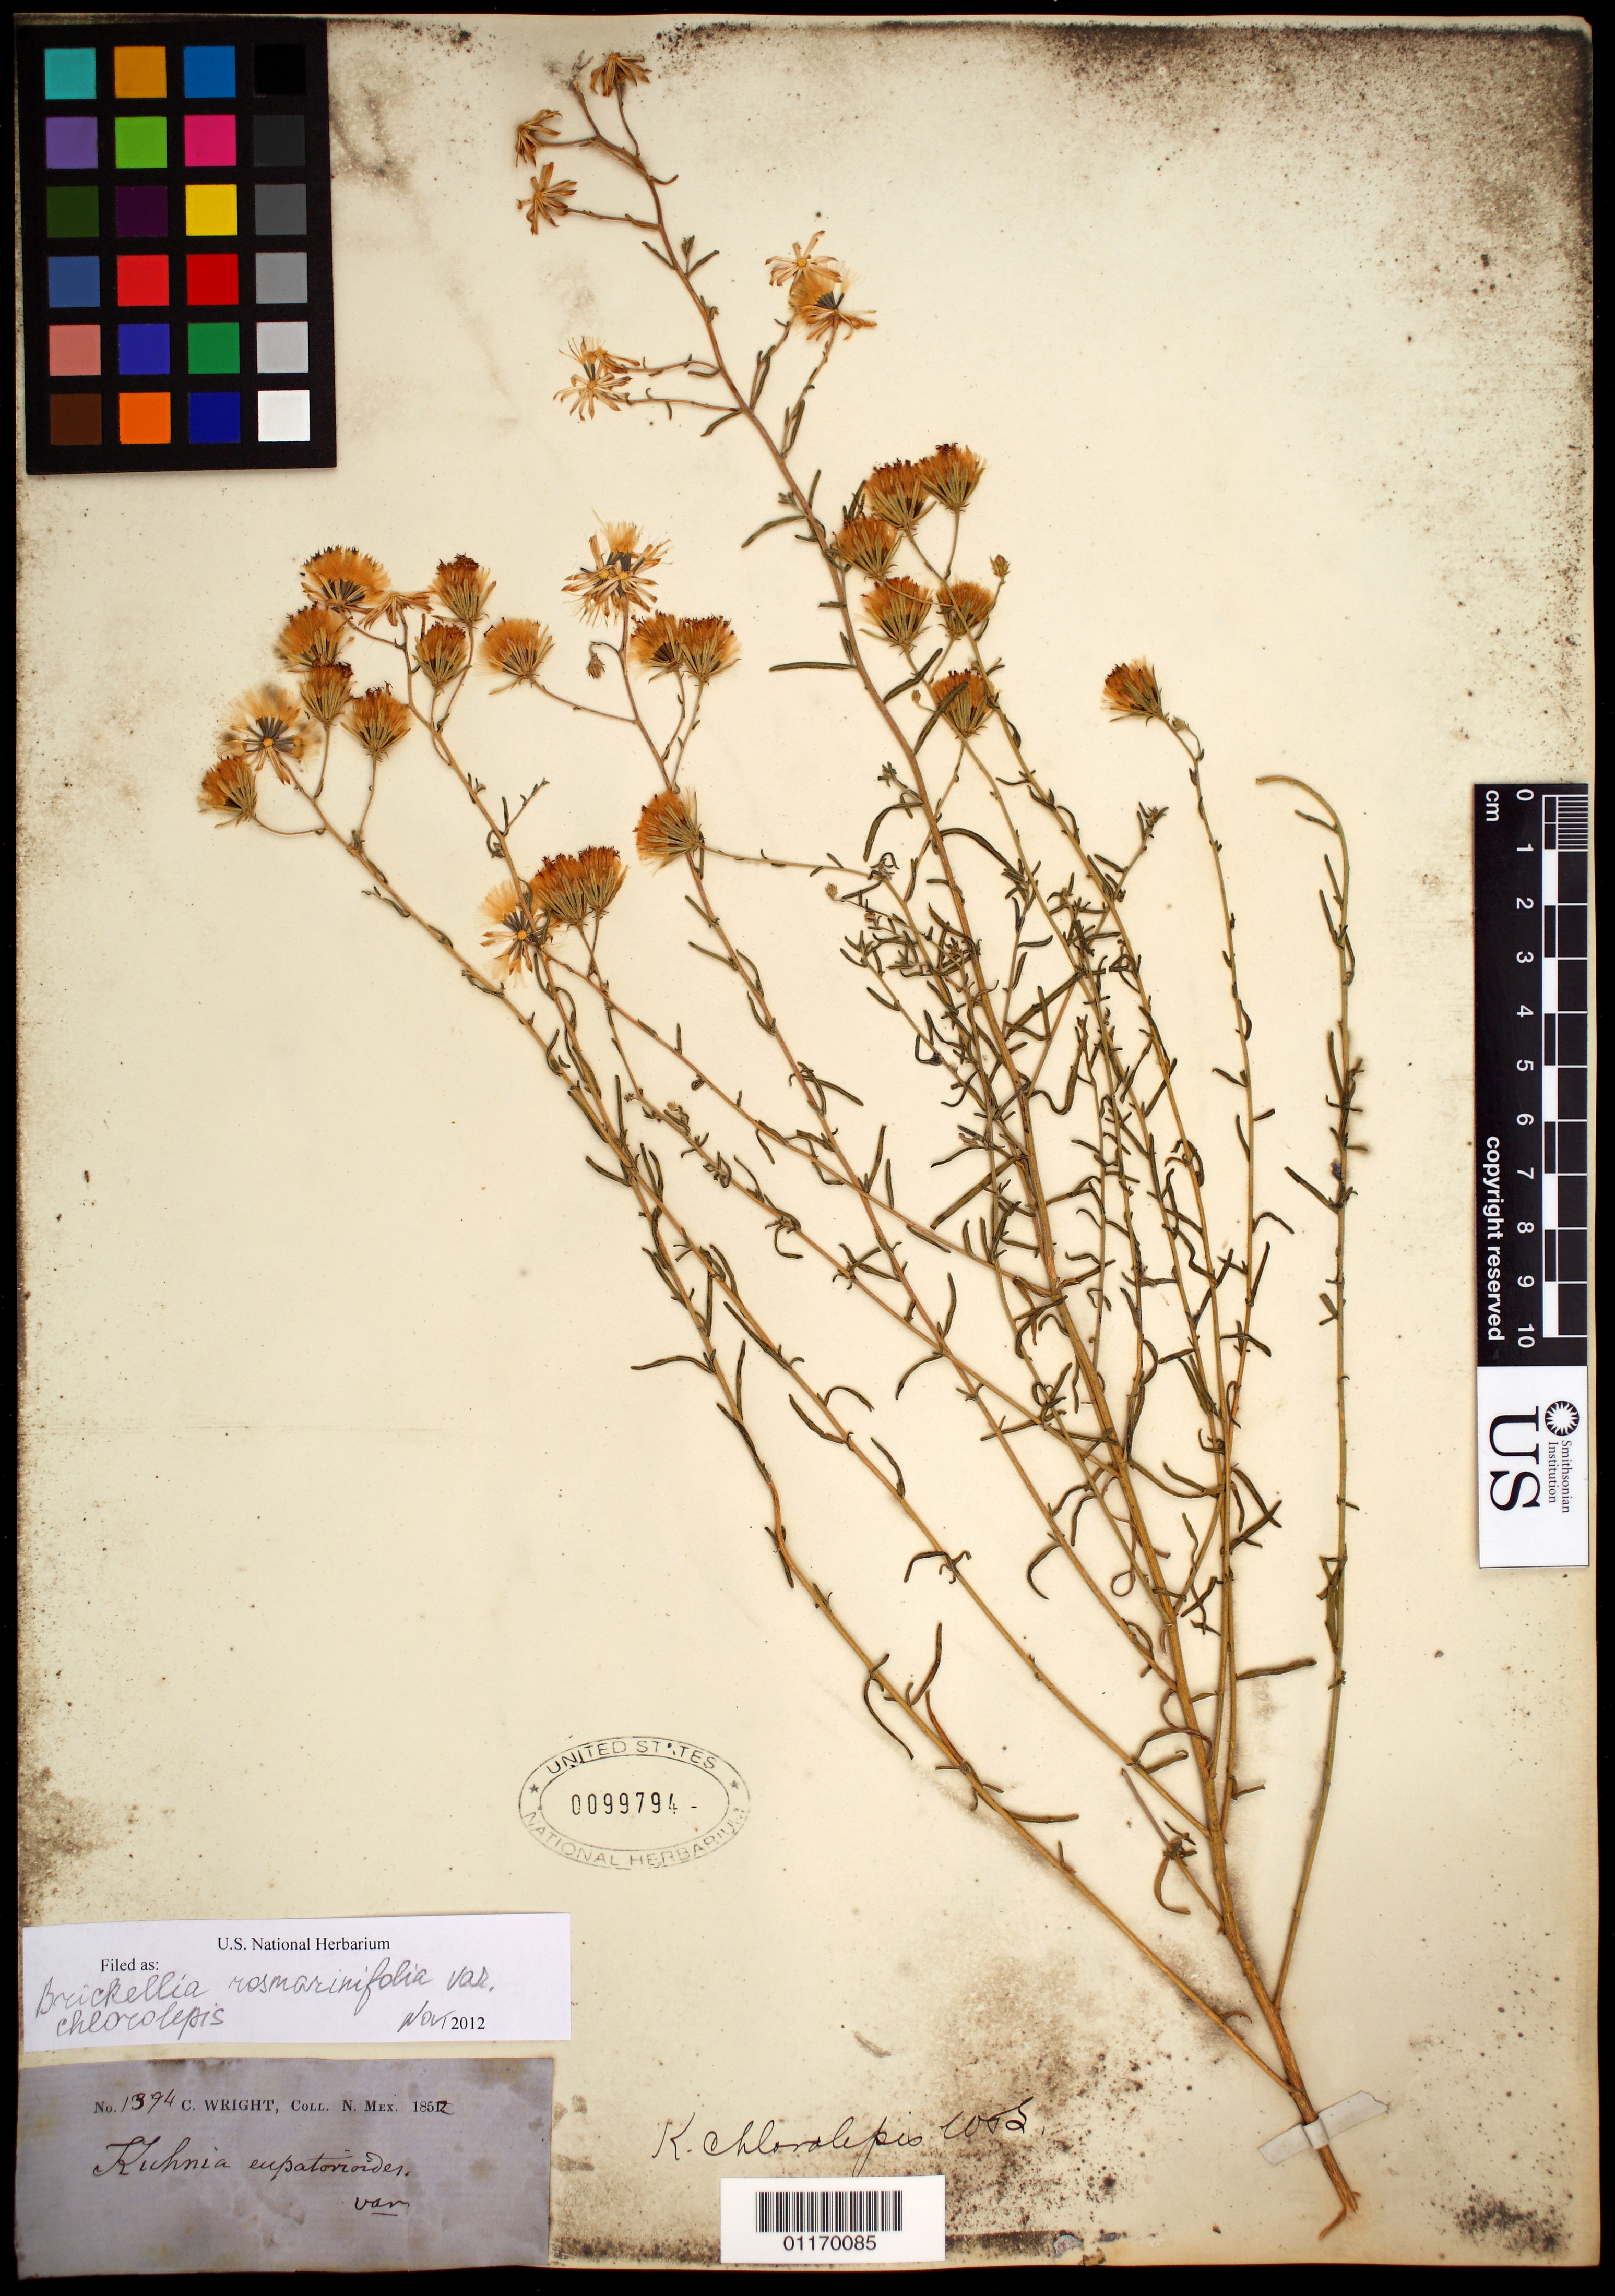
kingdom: Plantae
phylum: Tracheophyta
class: Magnoliopsida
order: Asterales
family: Asteraceae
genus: Brickellia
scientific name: Brickellia rosmarinifolia var. chlorolepis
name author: (Wooton & Standl.) W.A. Weber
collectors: C. Wright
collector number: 1394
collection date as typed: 1852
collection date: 1852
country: United States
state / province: New Mexico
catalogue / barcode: US 99794